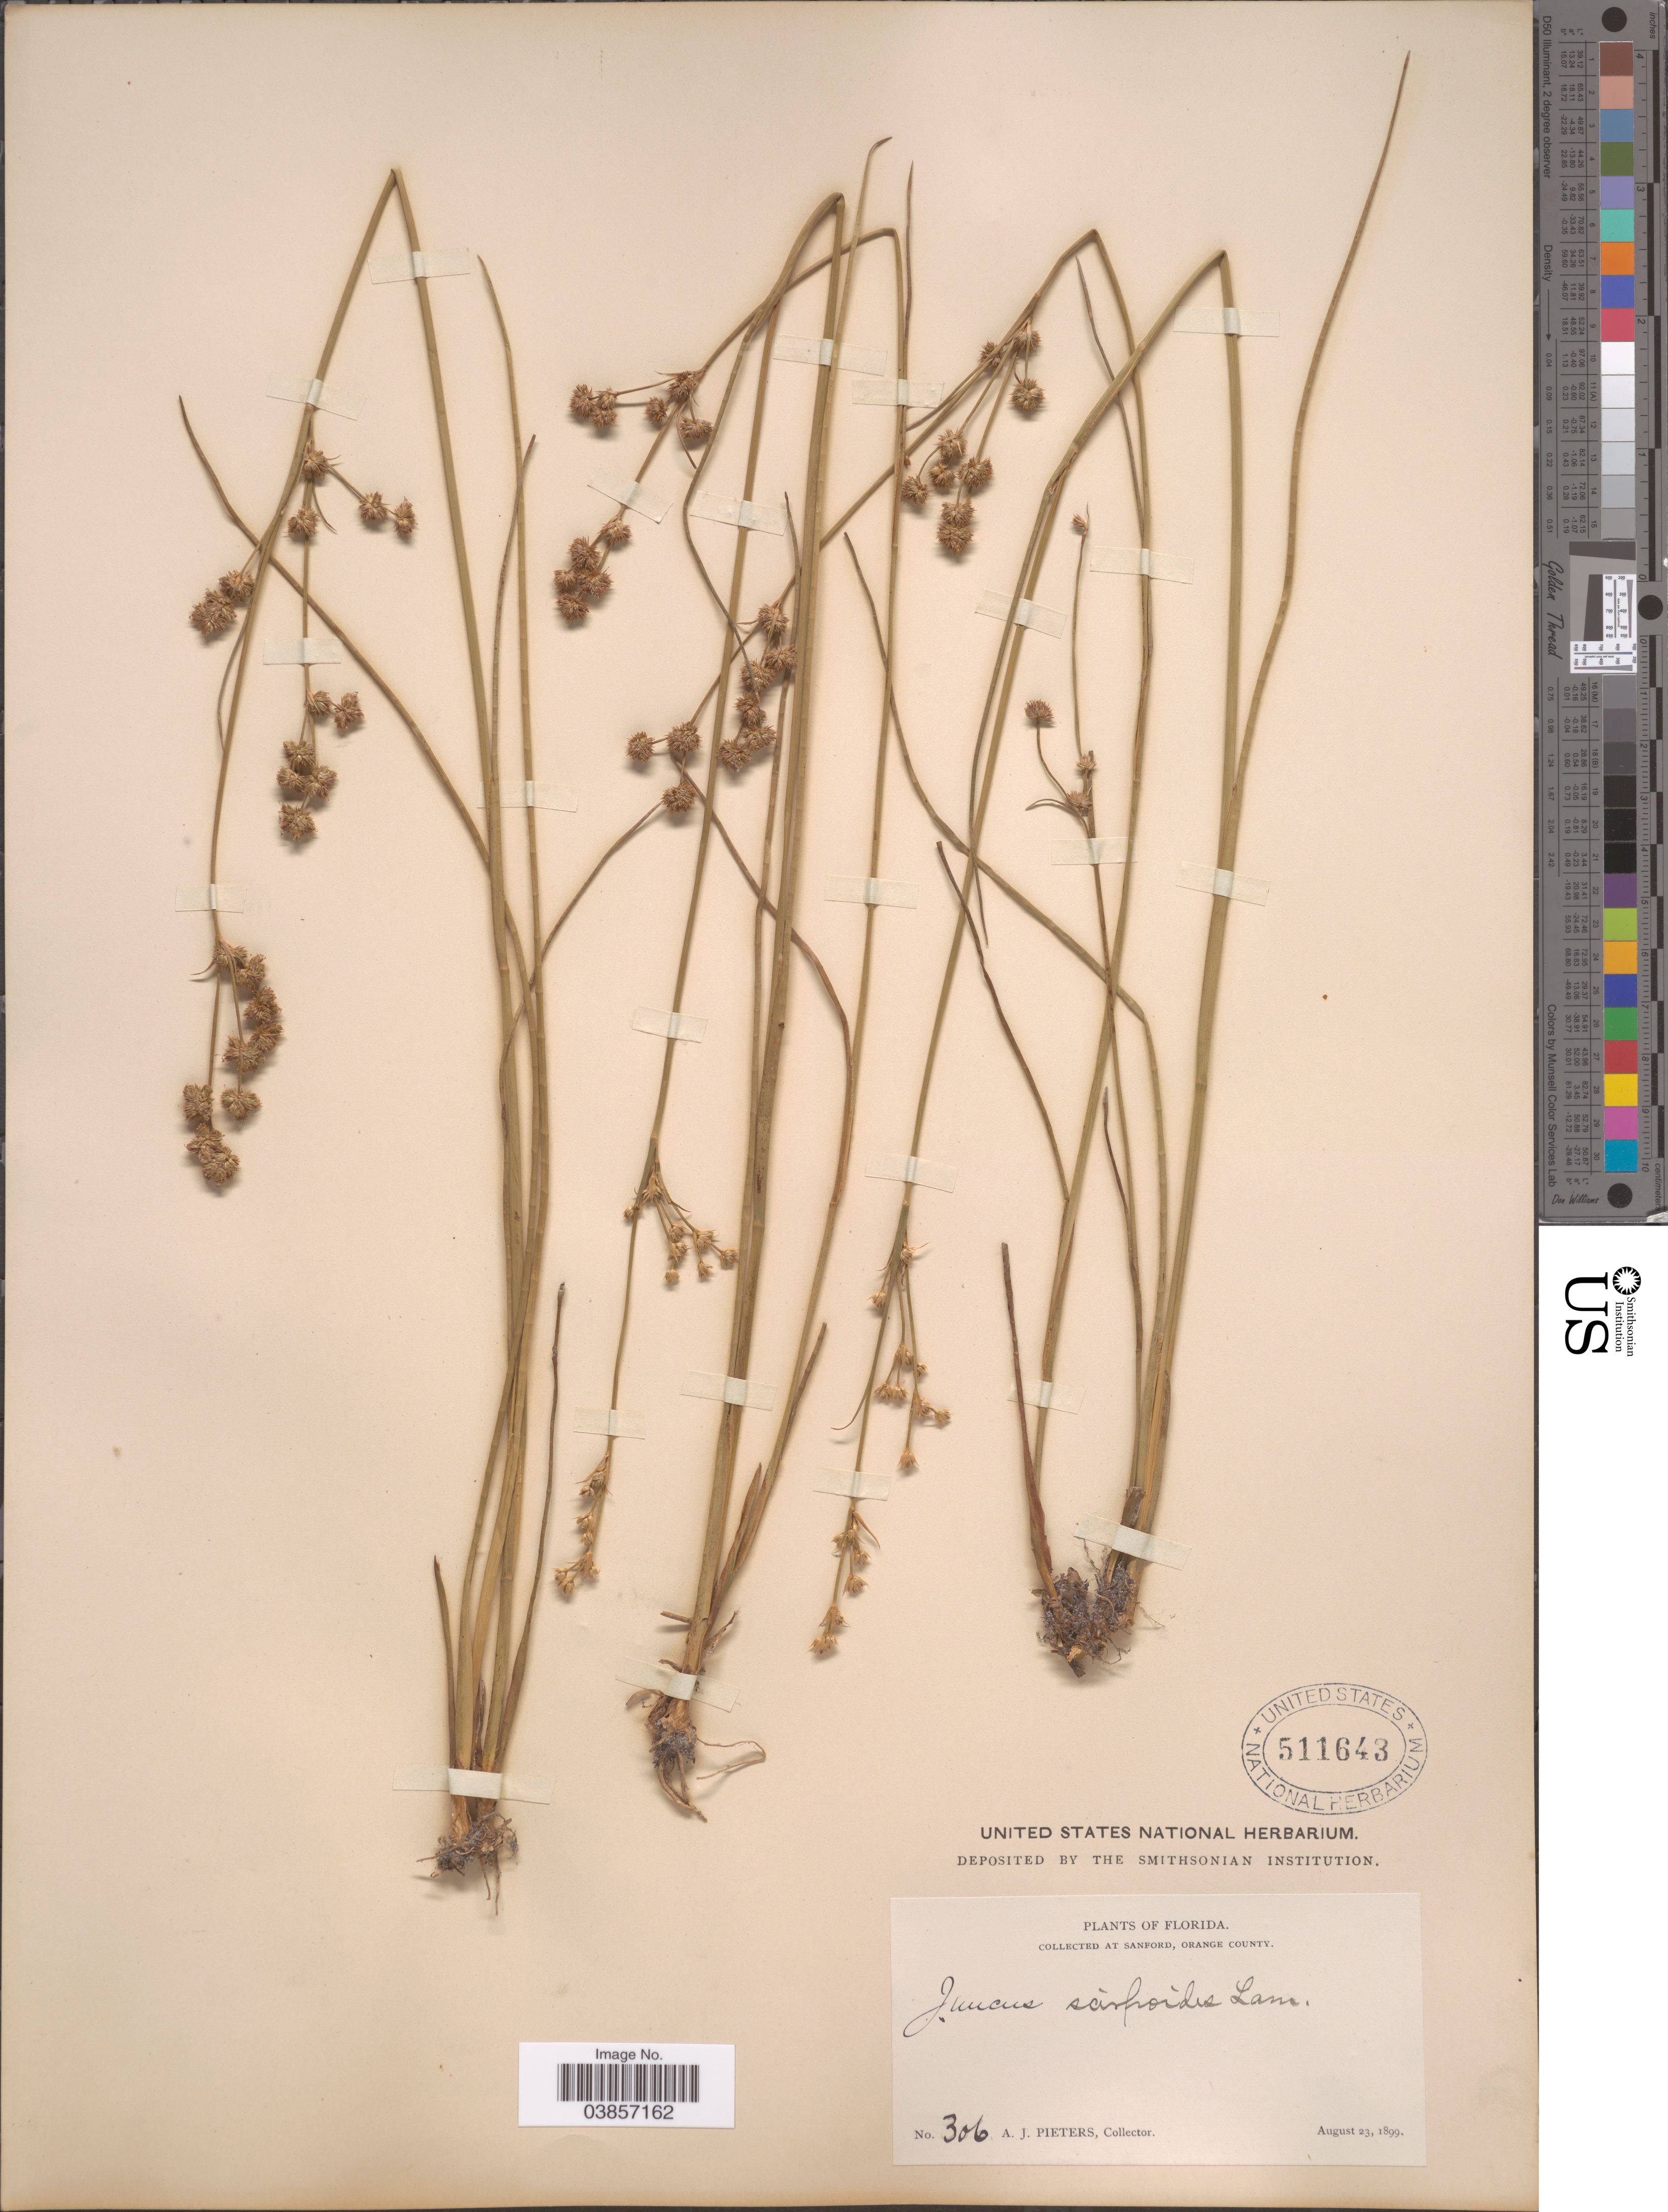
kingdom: Plantae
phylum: Tracheophyta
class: Liliopsida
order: Poales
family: Juncaceae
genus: Juncus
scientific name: Juncus scirpoides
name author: Lam.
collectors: A. Pieters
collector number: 306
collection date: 1899-08-23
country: United States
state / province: Florida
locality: Sanford, Orange County.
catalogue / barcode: US 511643